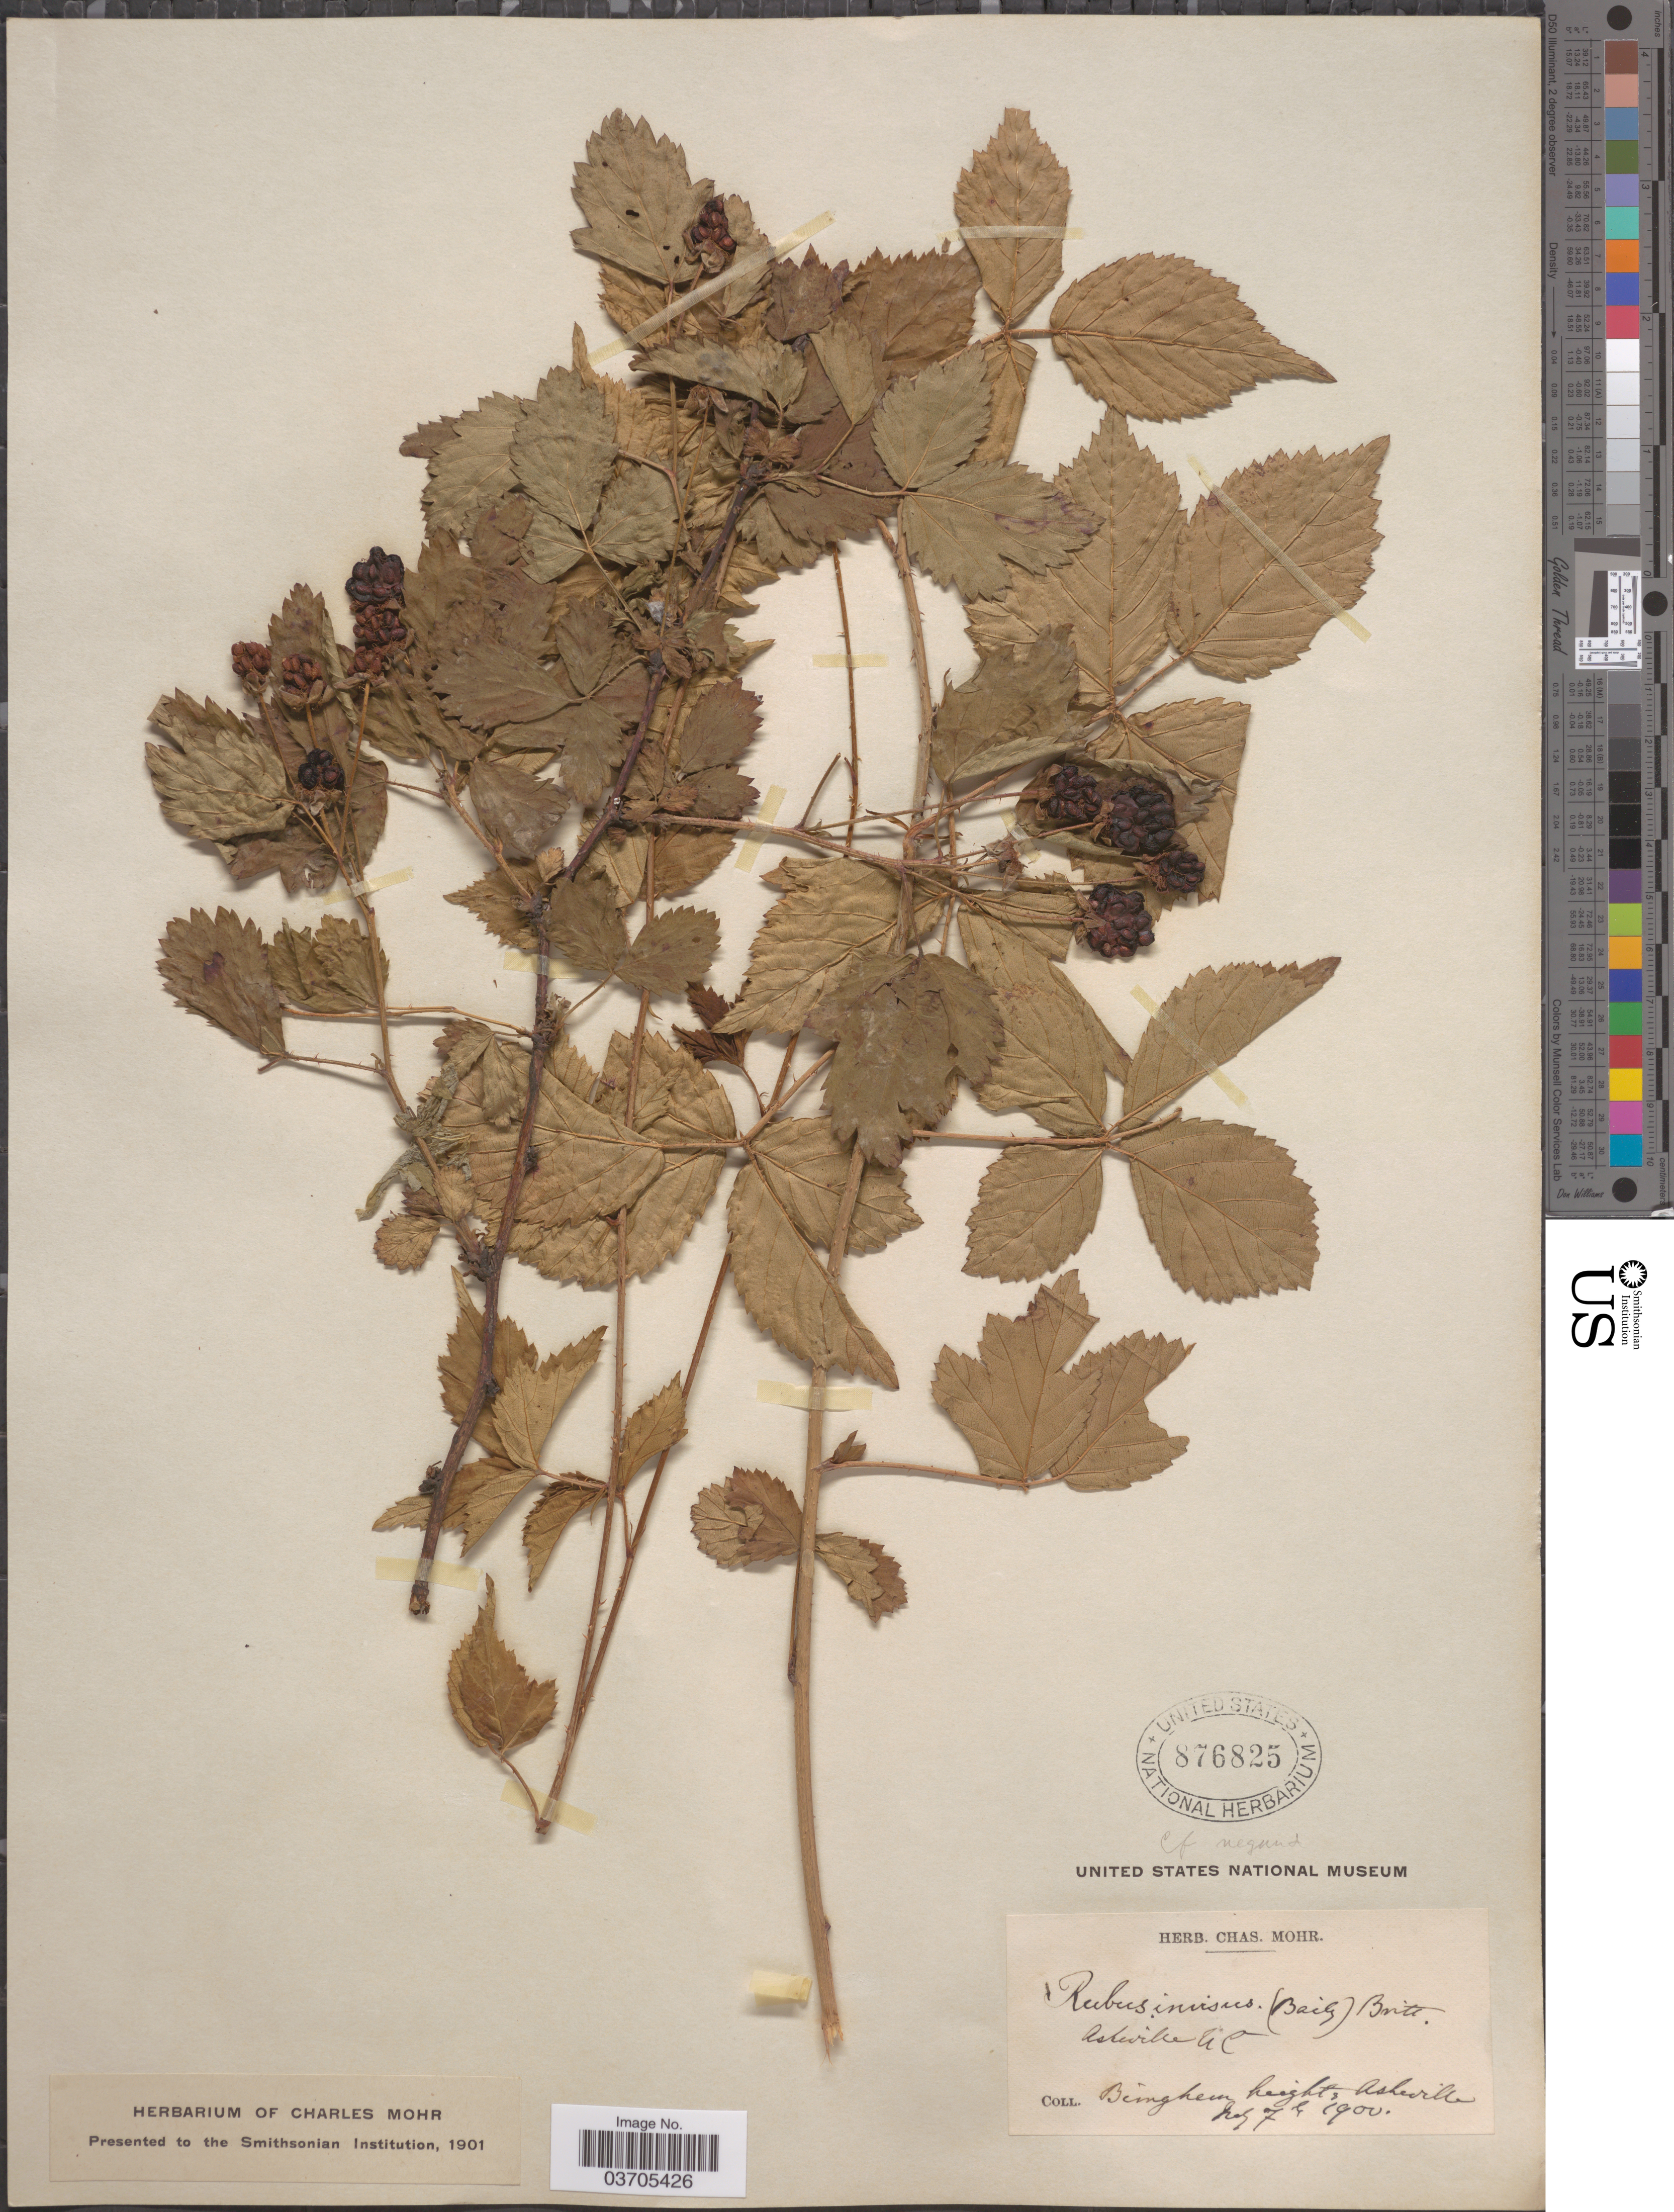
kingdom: Plantae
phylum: Tracheophyta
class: Magnoliopsida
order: Rosales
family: Rosaceae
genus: Rubus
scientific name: Rubus invisus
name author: (L.H. Bailey) Britton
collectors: ex herb. Charles Mohr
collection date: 1900-07-07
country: United States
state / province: North Carolina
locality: Asheville. Binghem heights.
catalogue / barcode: US 876825